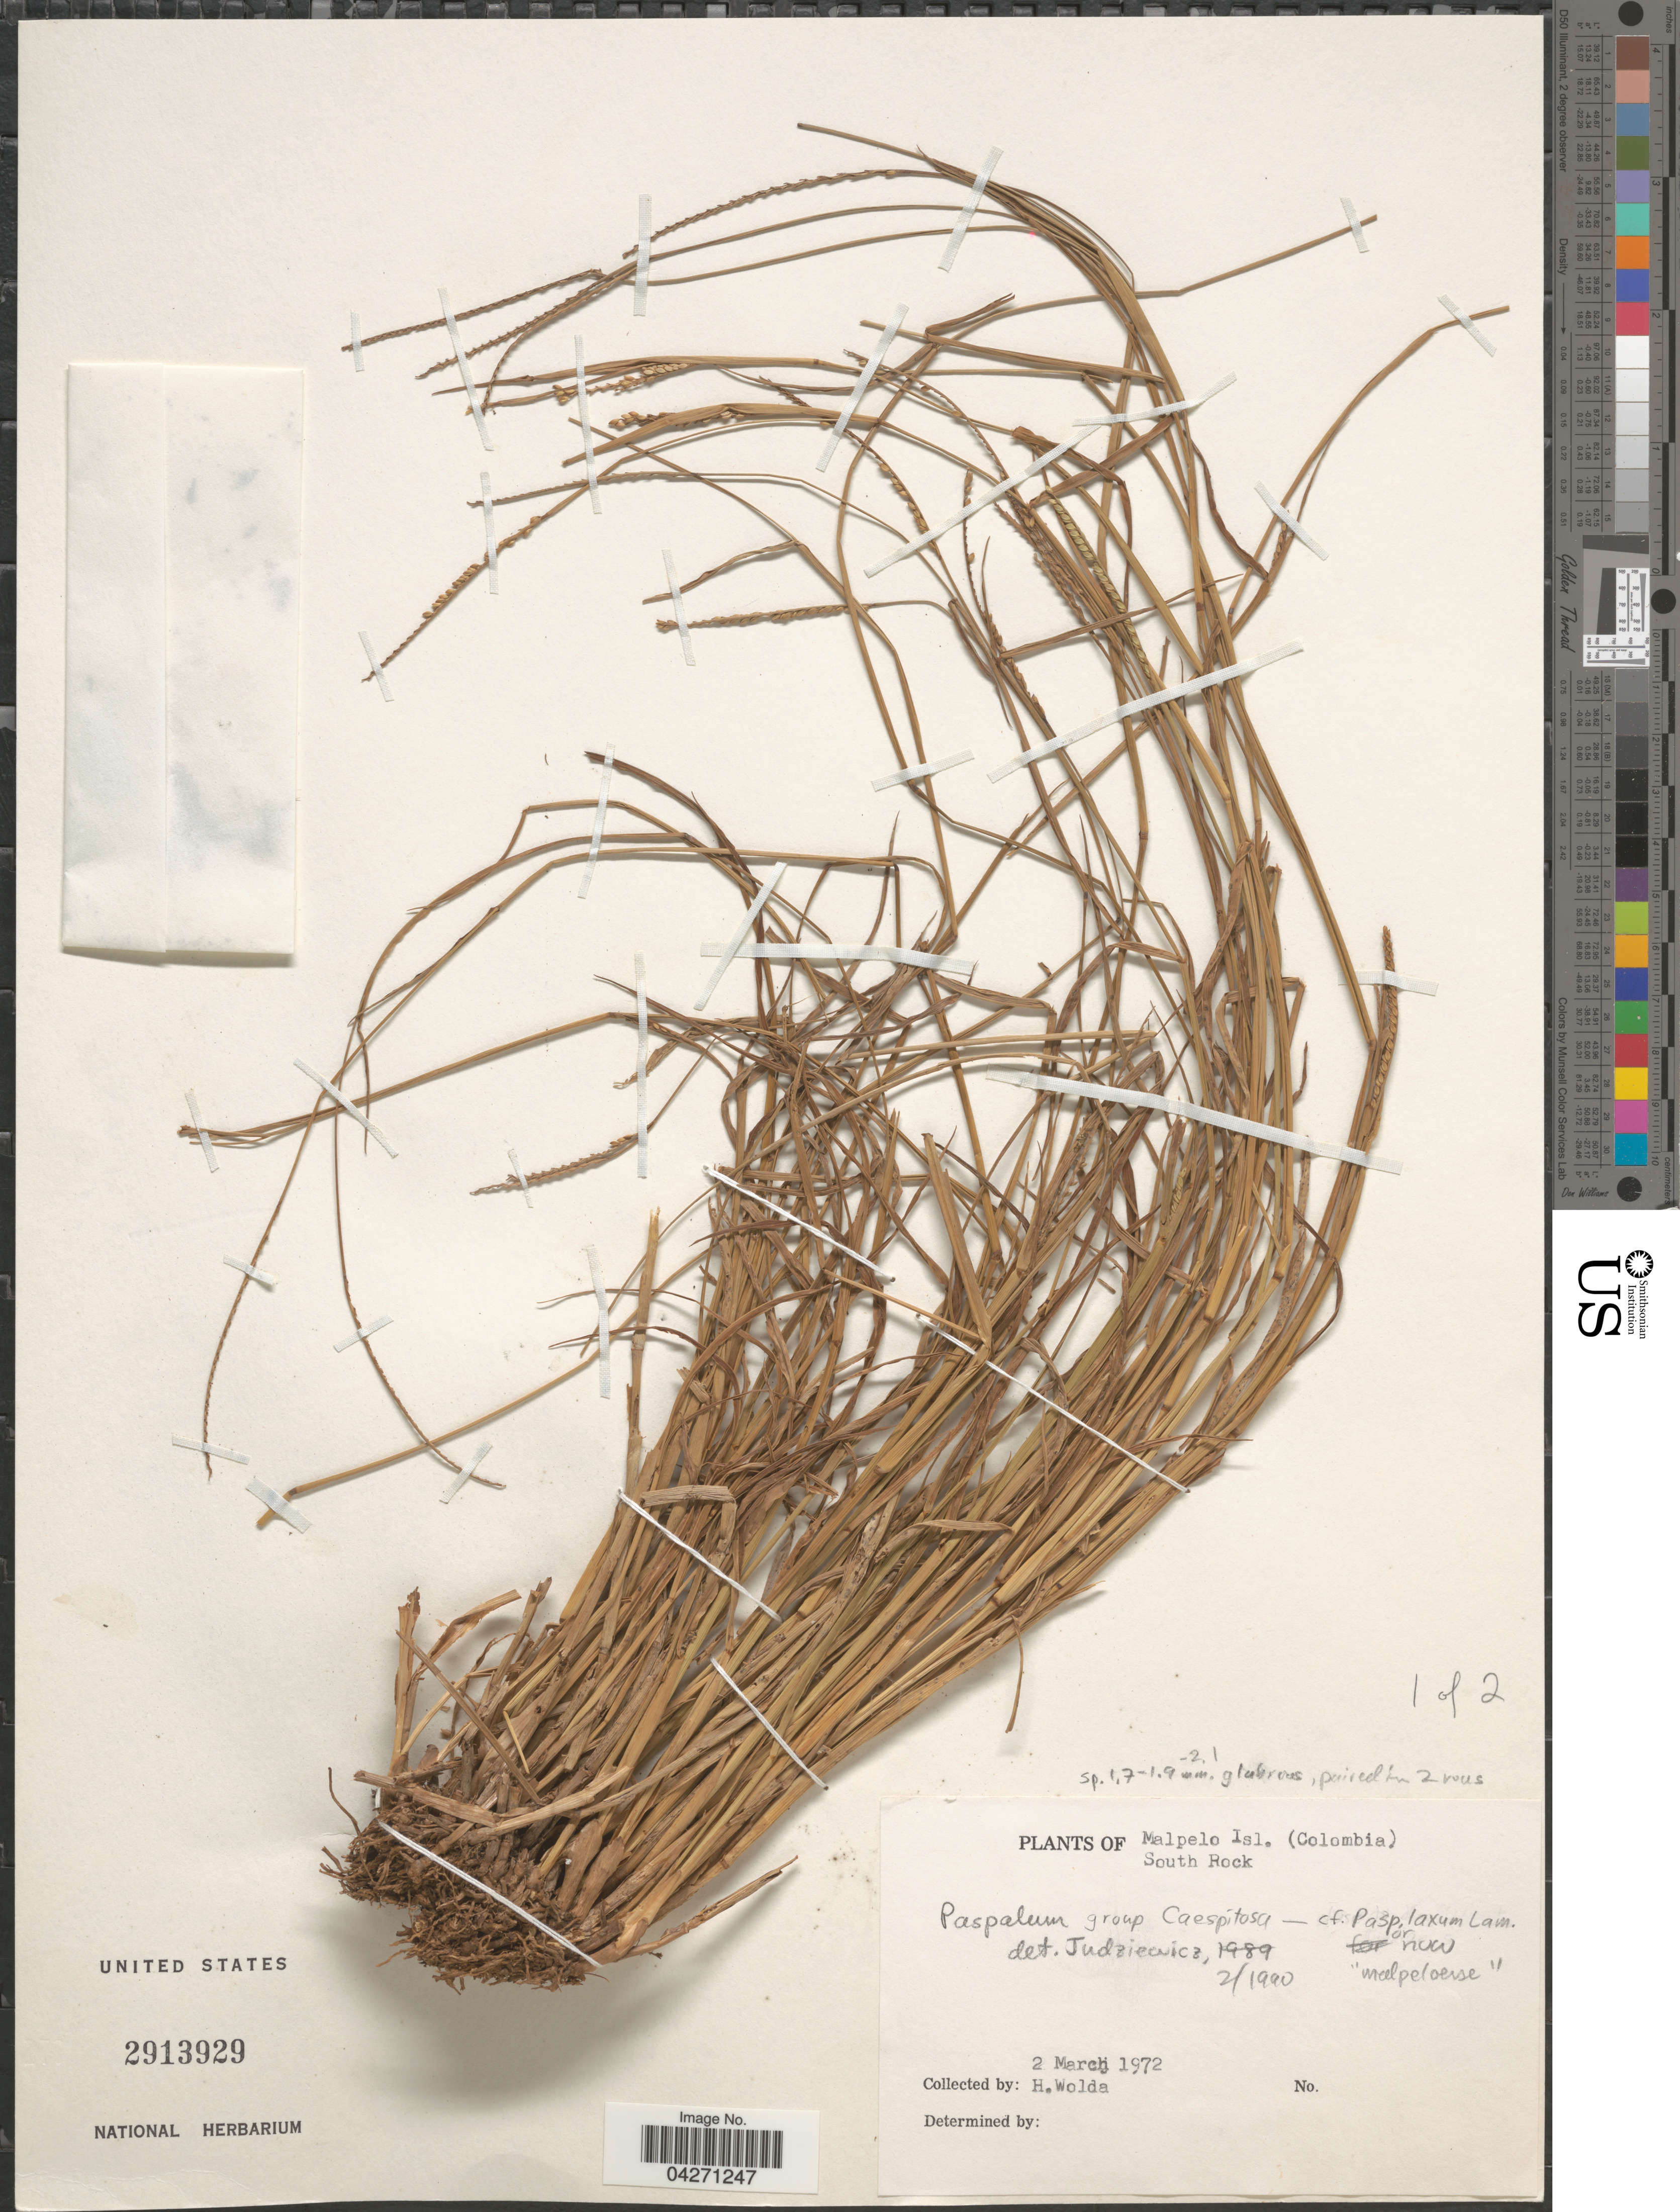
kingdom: Plantae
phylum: Tracheophyta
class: Liliopsida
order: Poales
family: Poaceae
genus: Paspalum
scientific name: Paspalum laxum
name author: Lam.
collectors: H. Wolda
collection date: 1972-03-02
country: Colombia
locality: Malpelo Isl. South Rock.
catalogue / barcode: US 2913929